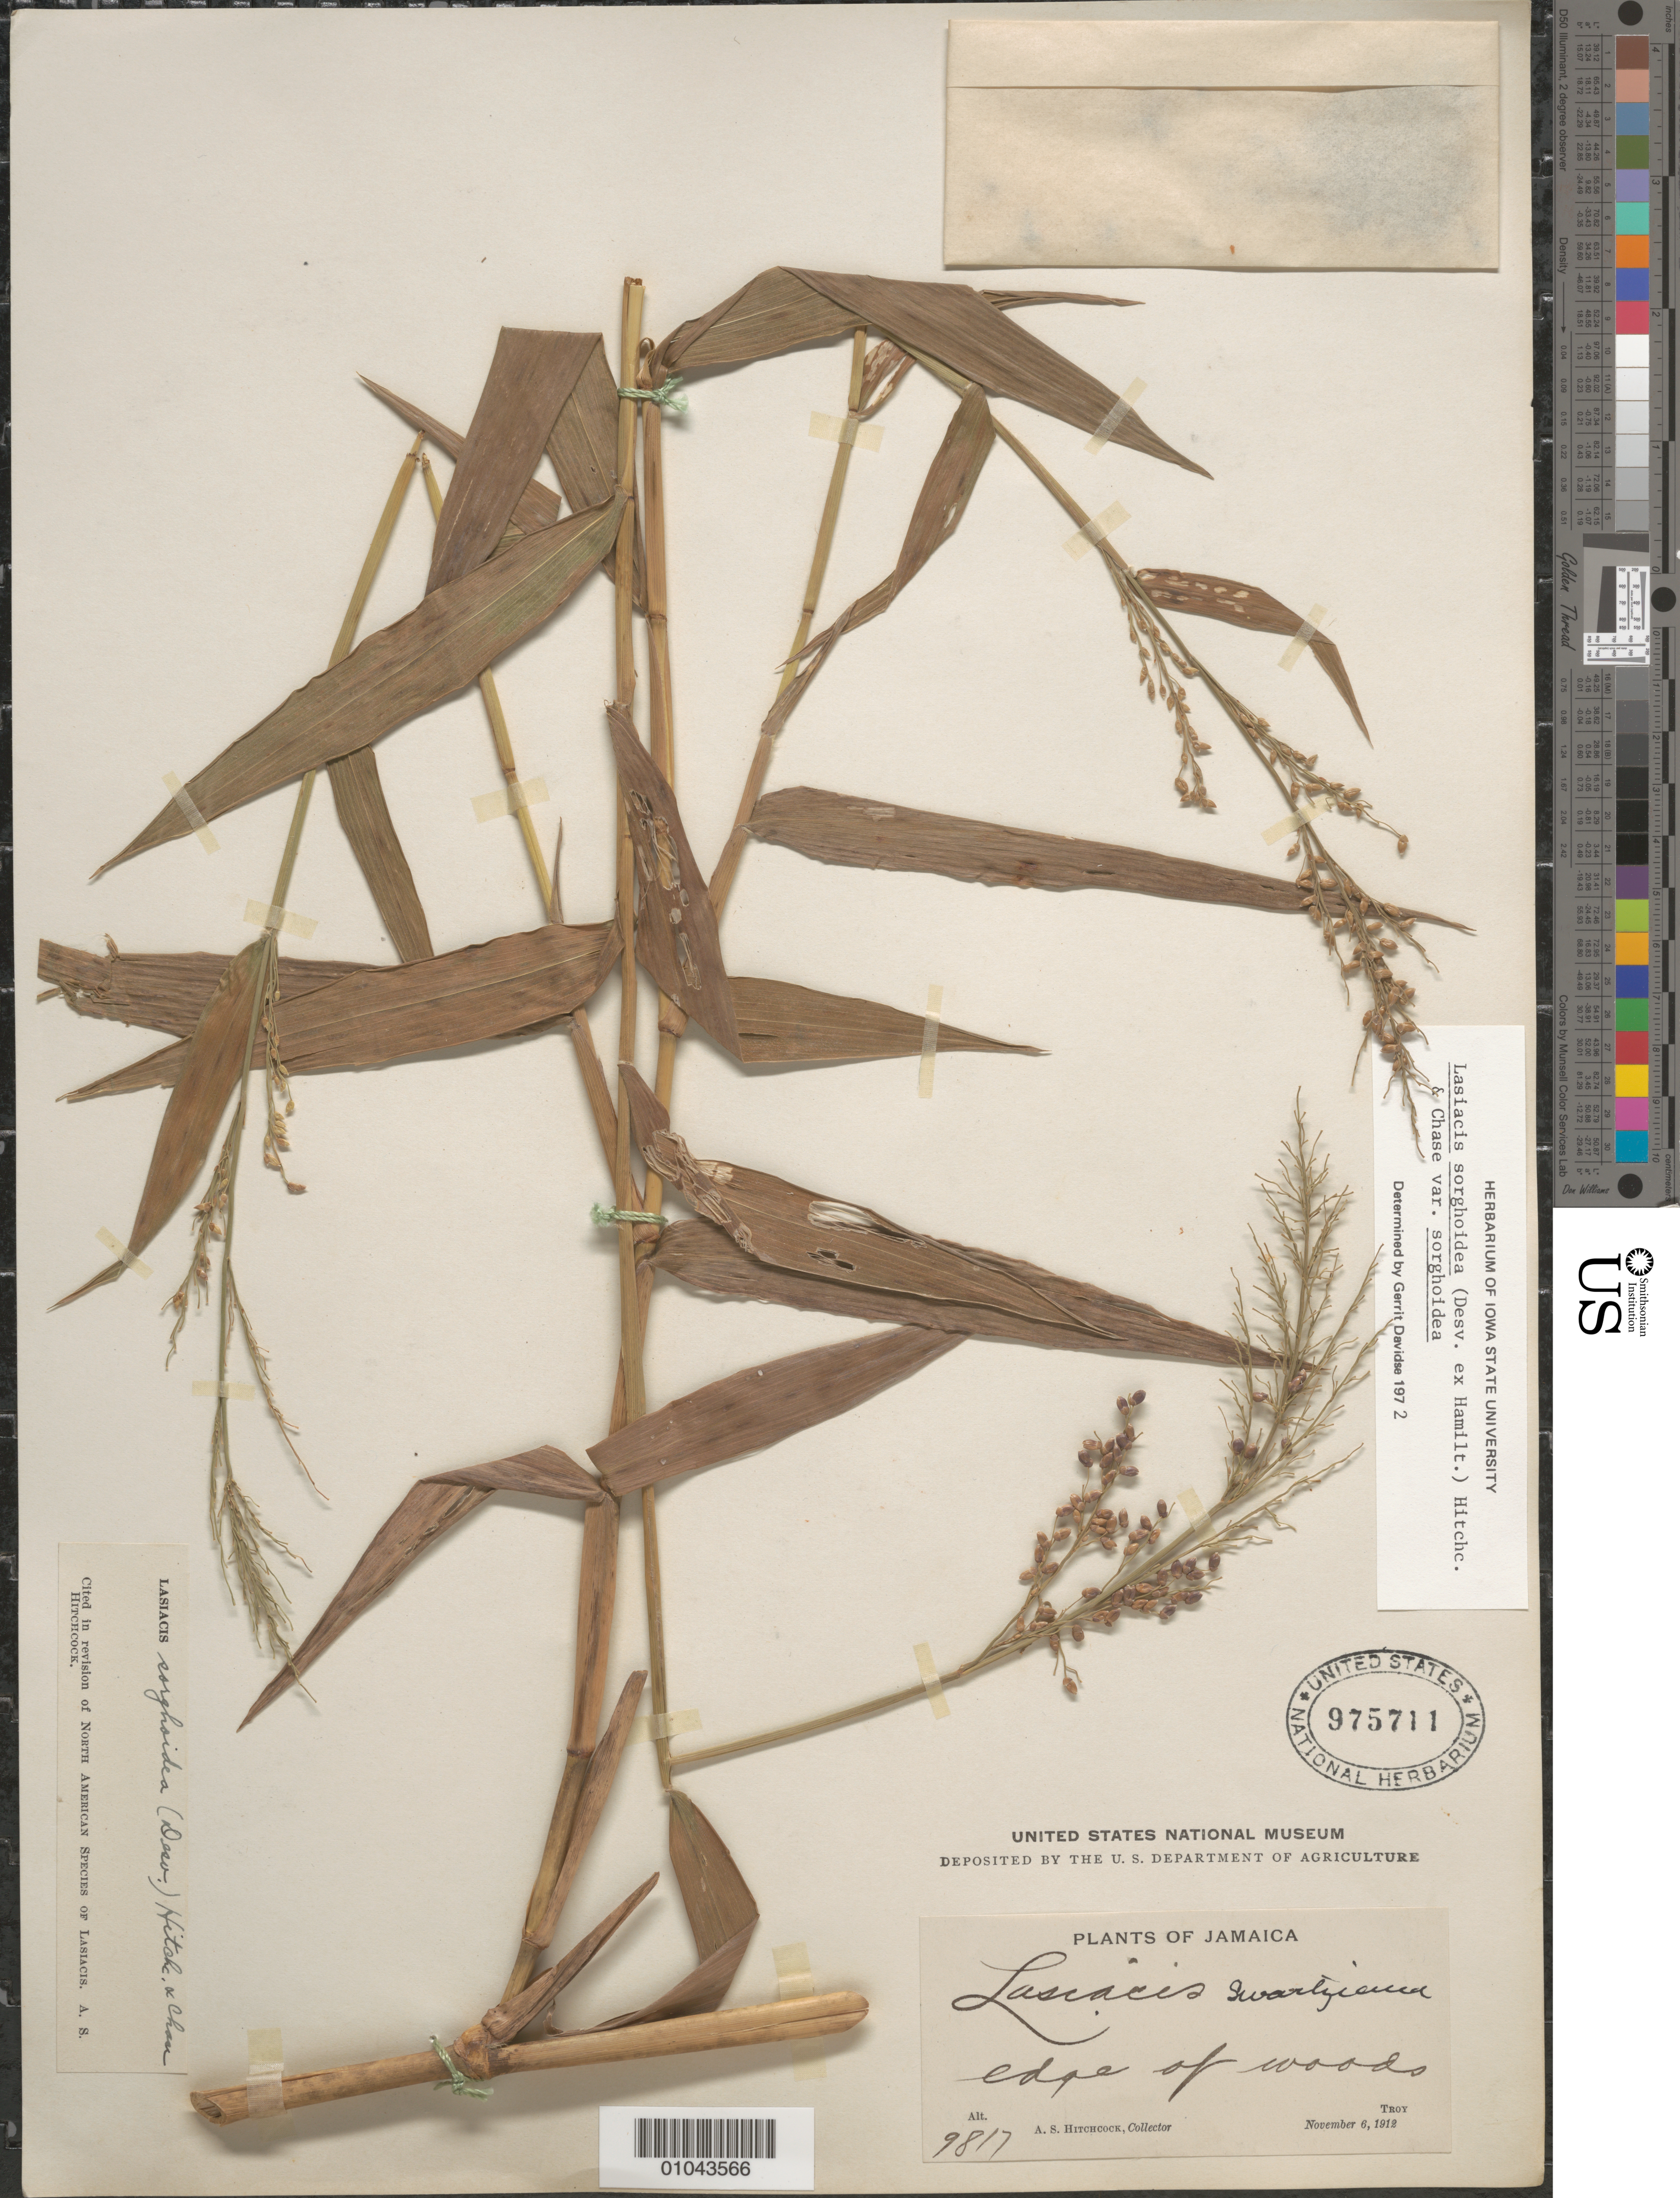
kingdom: Plantae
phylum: Tracheophyta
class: Liliopsida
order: Poales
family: Poaceae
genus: Lasiacis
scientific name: Lasiacis sorghoidea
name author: (Desv. ex Ham.) Hitchc. & Chase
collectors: A. S. Hitchcock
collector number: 9817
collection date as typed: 06 Nov 1912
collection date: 1912-11-06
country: Jamaica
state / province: Trelawny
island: Jamaica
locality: Troy, edge of woods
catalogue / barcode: US 975711